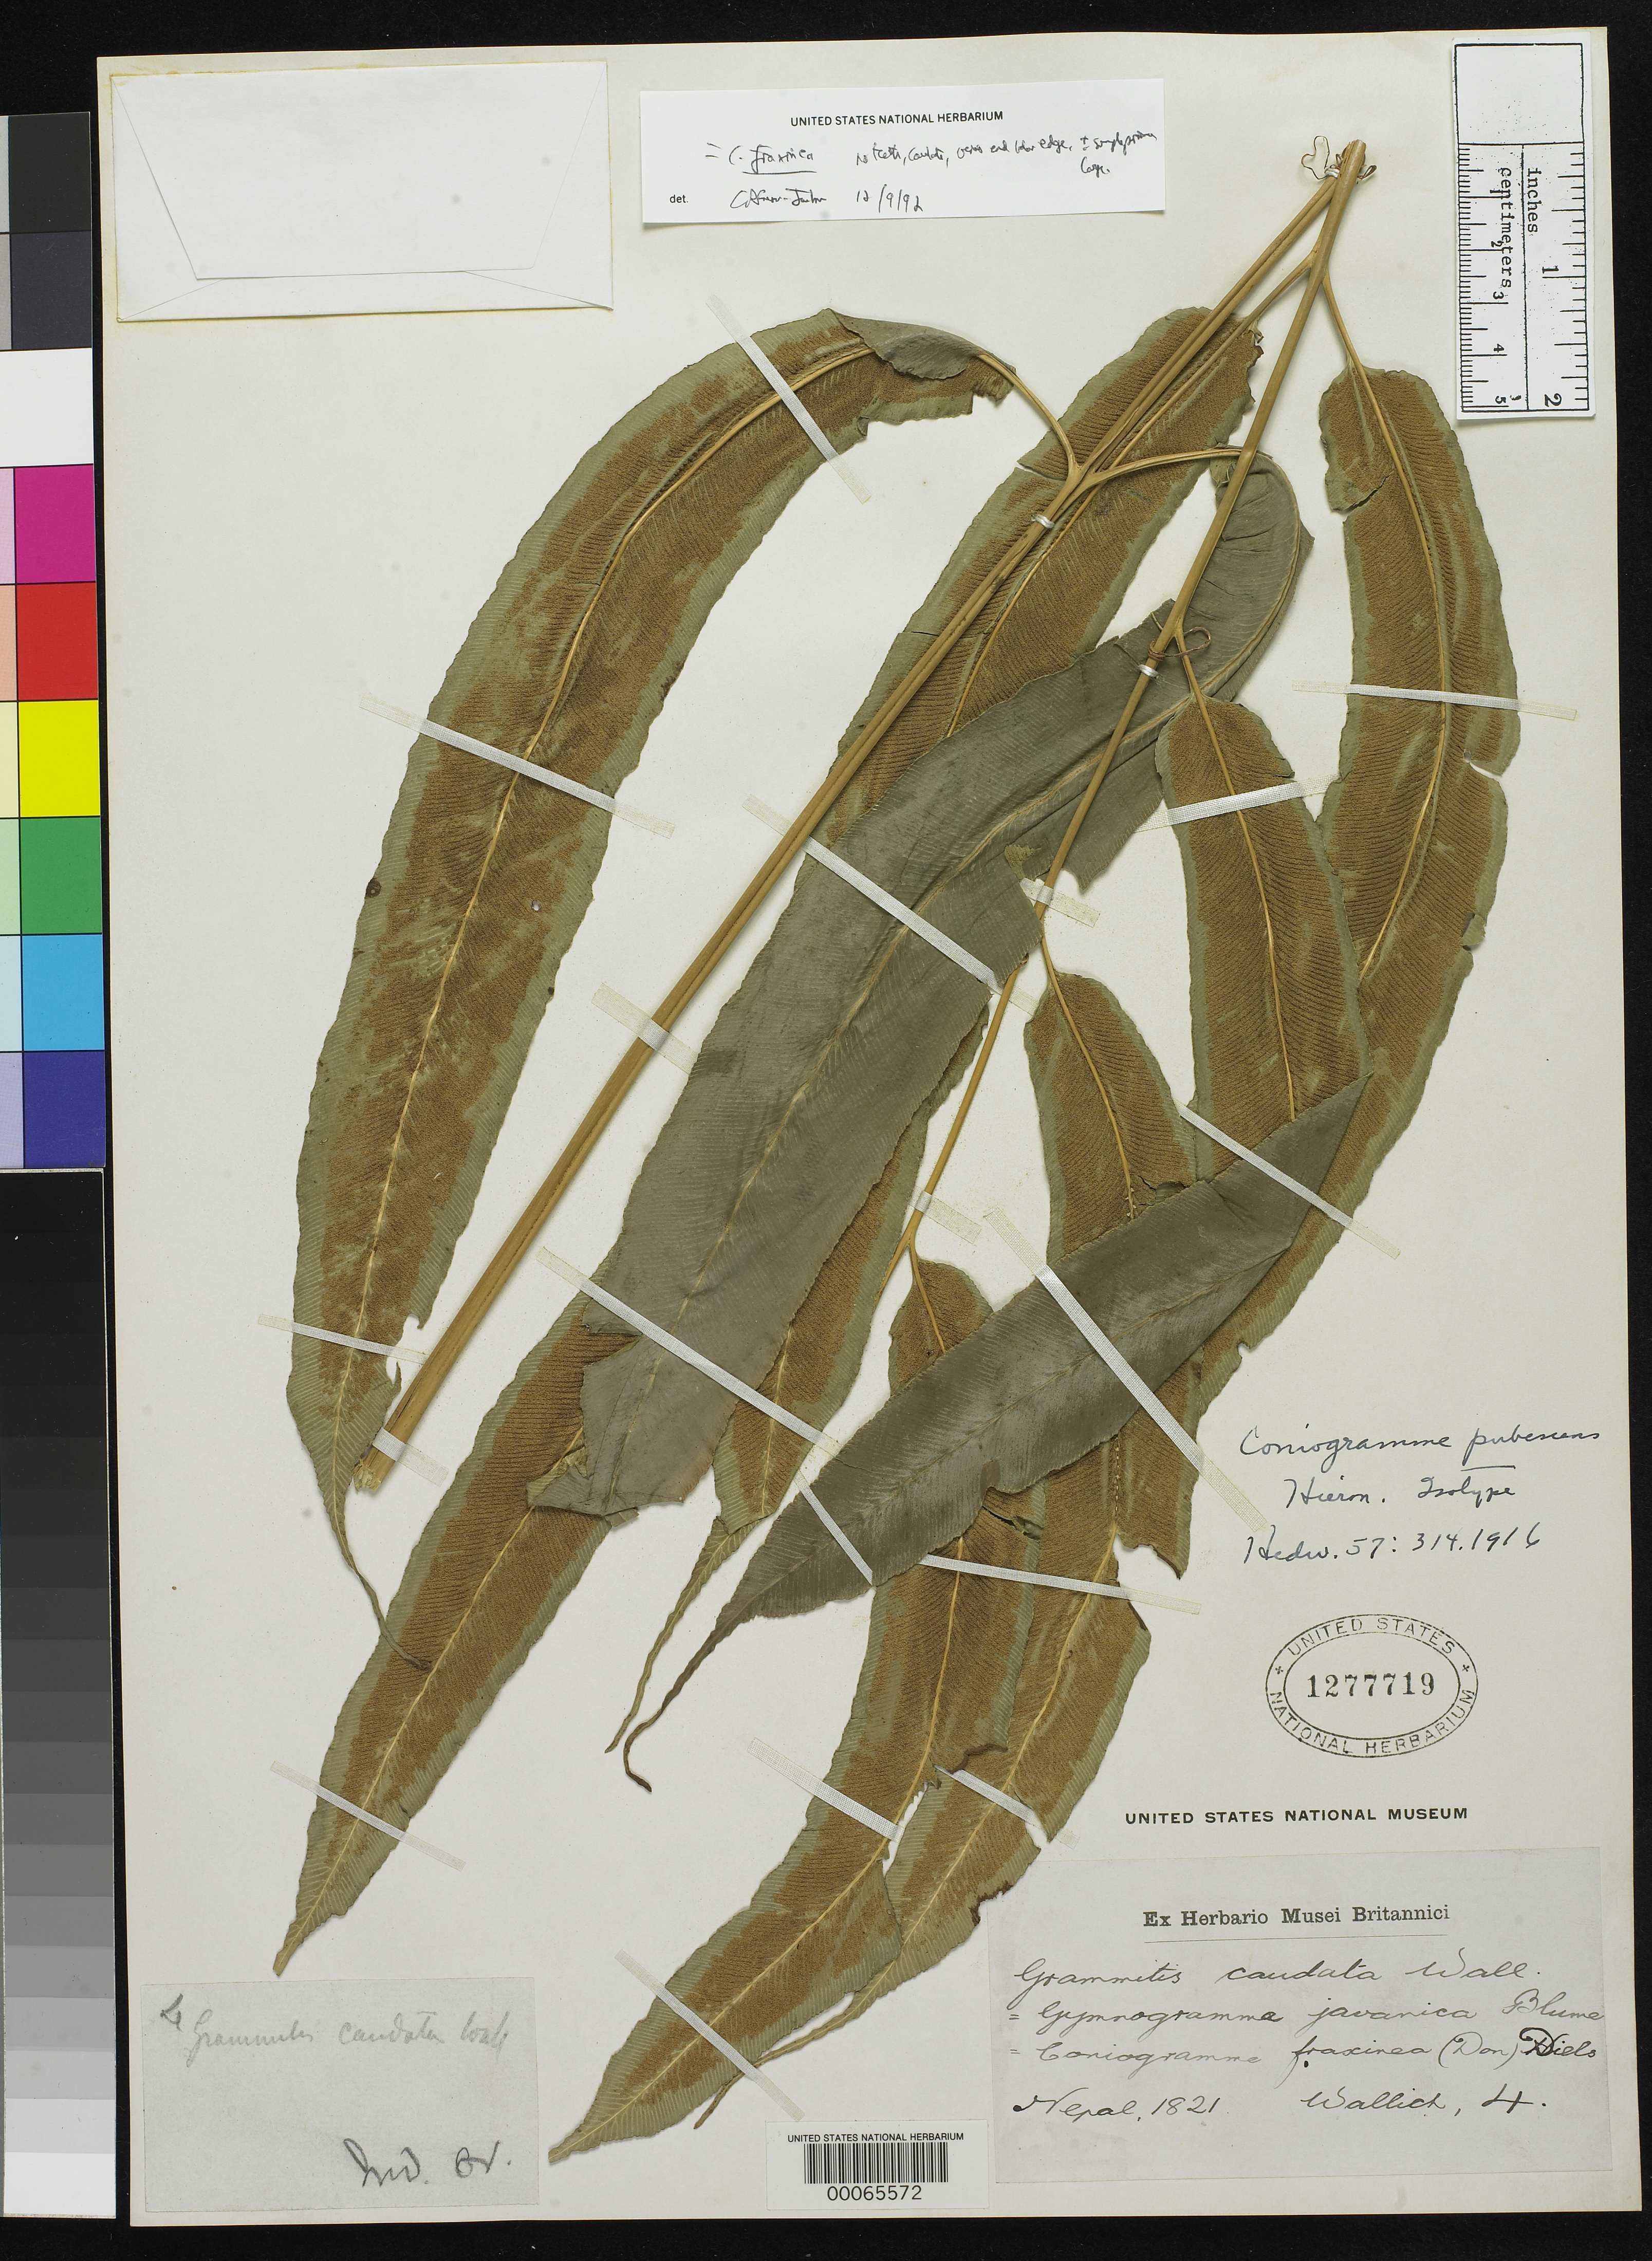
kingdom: Plantae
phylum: Tracheophyta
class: Polypodiopsida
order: Polypodiales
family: Pteridaceae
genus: Coniogramme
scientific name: Coniogramme pubescens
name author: Hieron.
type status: Type Collection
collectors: N. Wallich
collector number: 4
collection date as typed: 1821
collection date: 1821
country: Nepal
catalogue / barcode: US 1277719